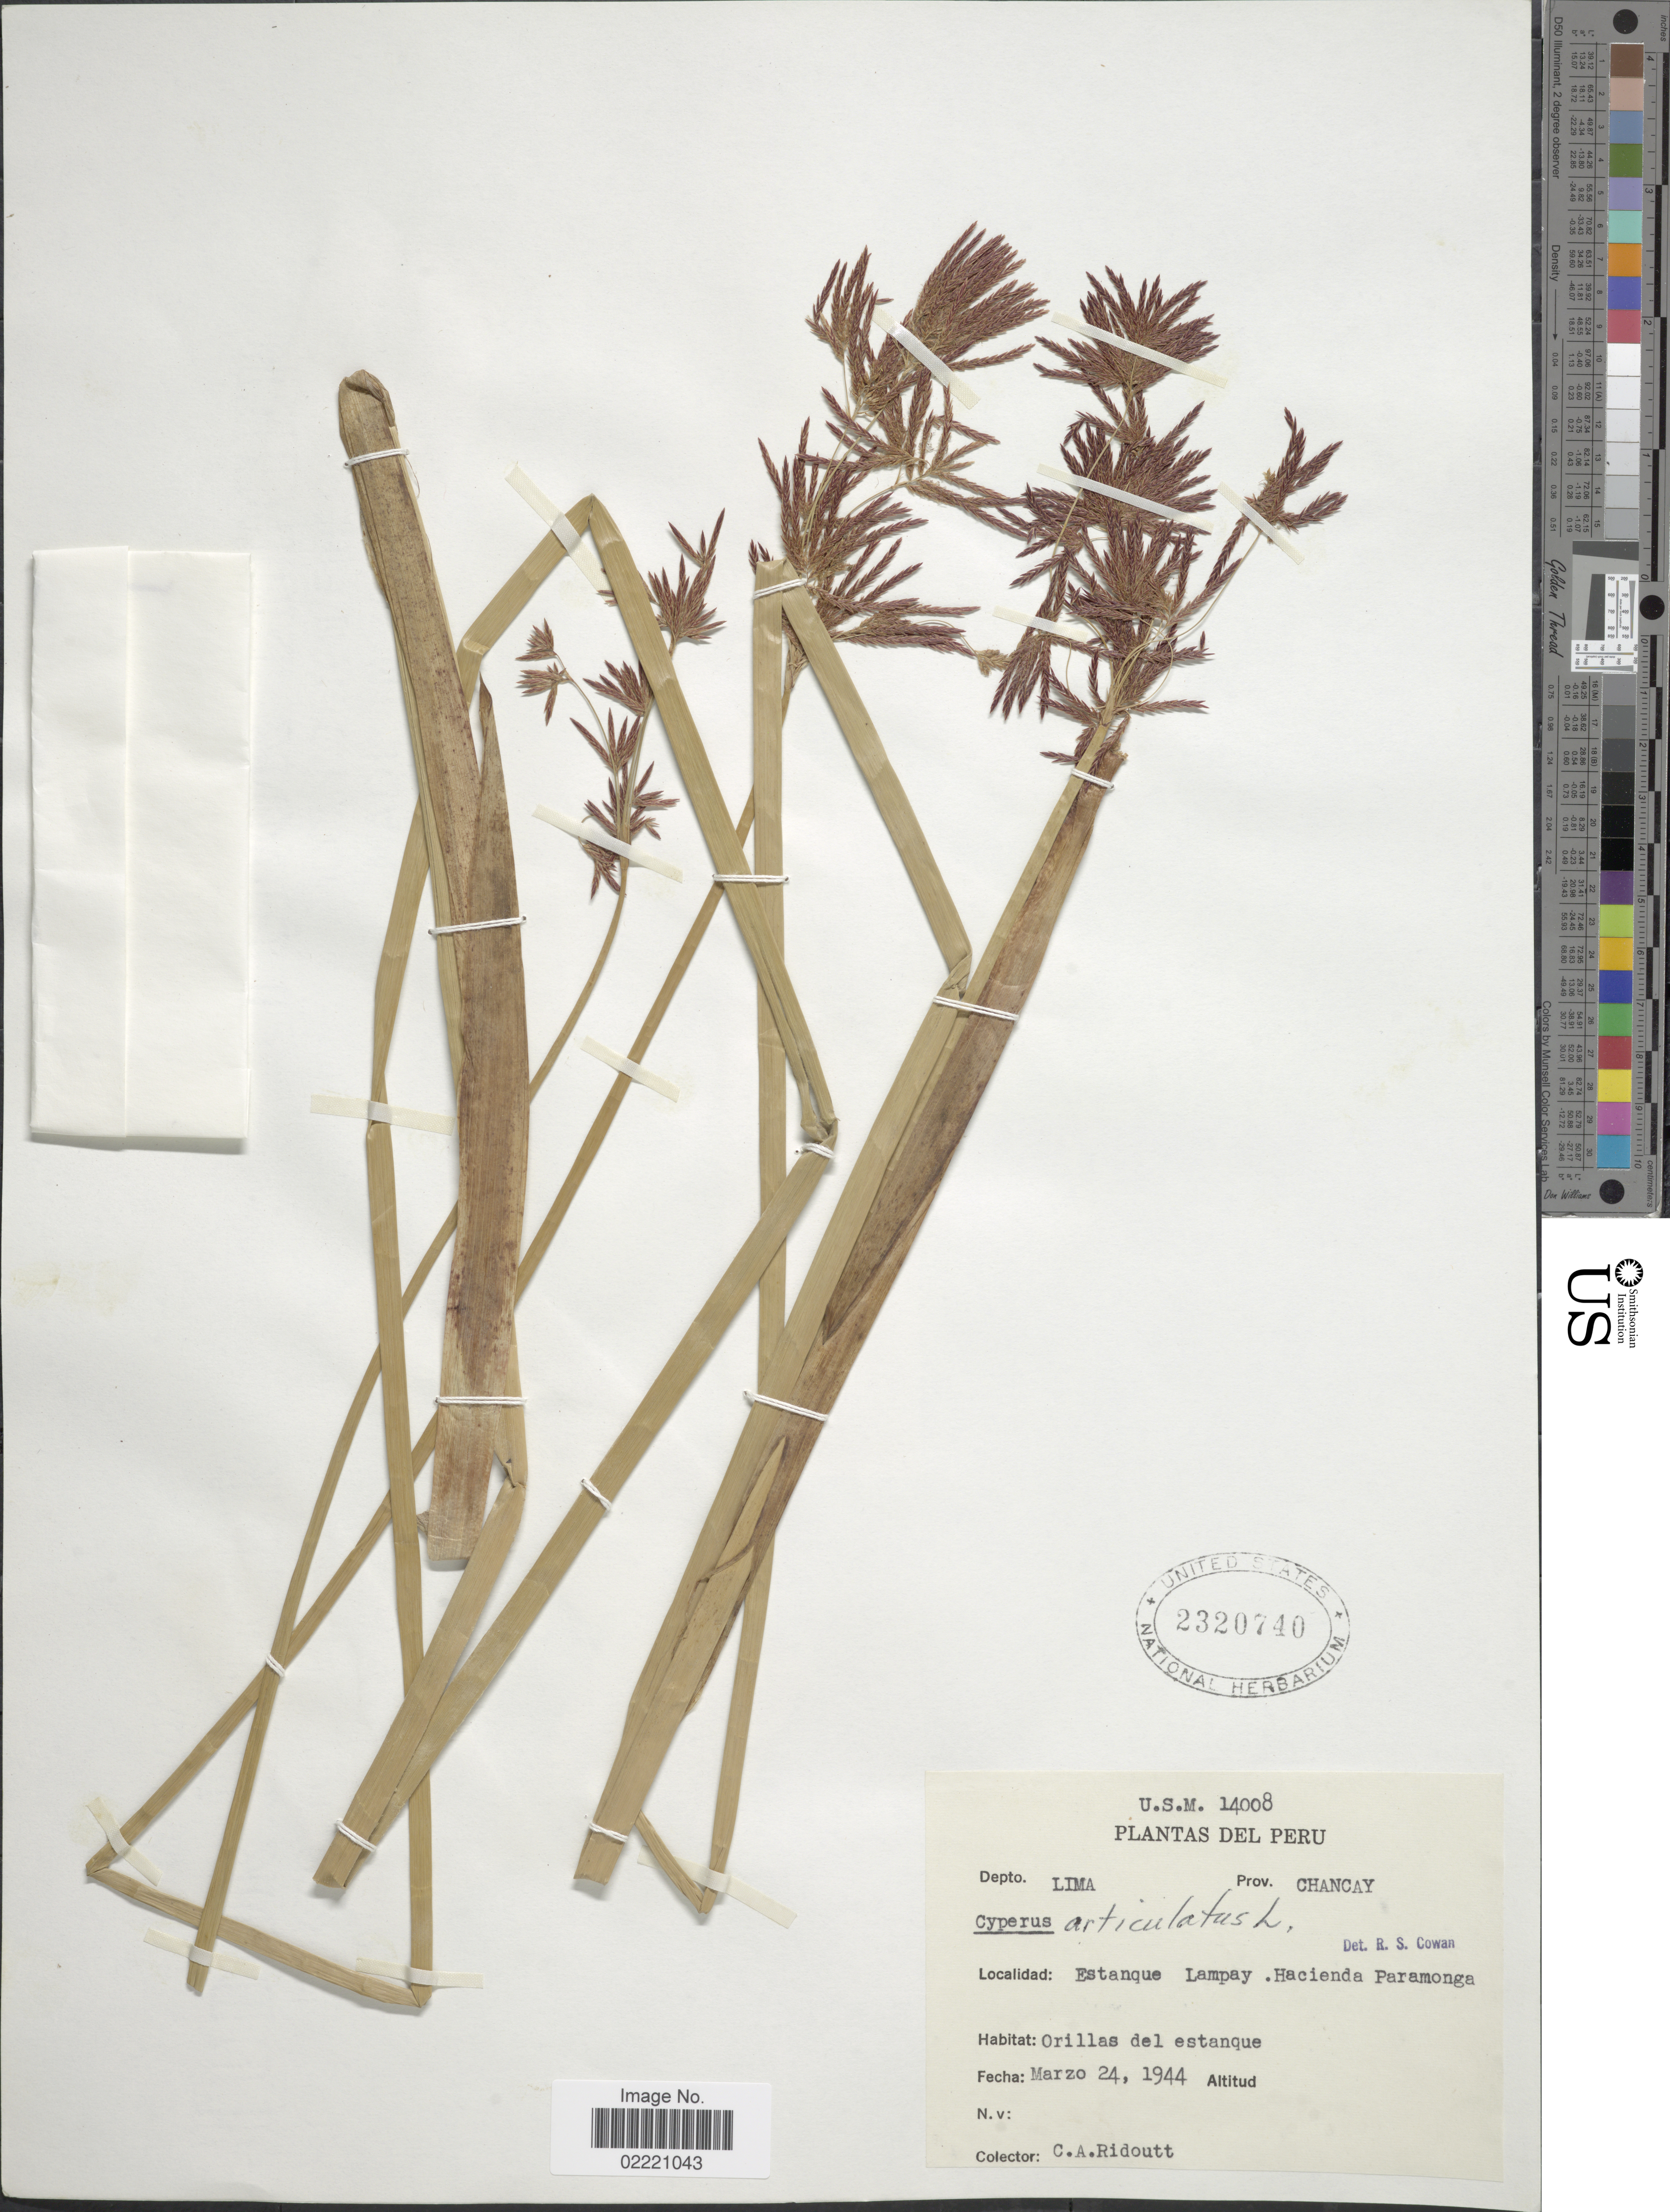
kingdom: Plantae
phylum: Tracheophyta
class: Liliopsida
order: Poales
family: Cyperaceae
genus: Cyperus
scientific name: Cyperus articulatus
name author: L.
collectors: C. Ridoutt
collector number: USM14008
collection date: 1944-03-24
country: Peru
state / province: Lima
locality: Estanque Lampay, Hacienda Paramonga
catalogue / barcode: US 2320740